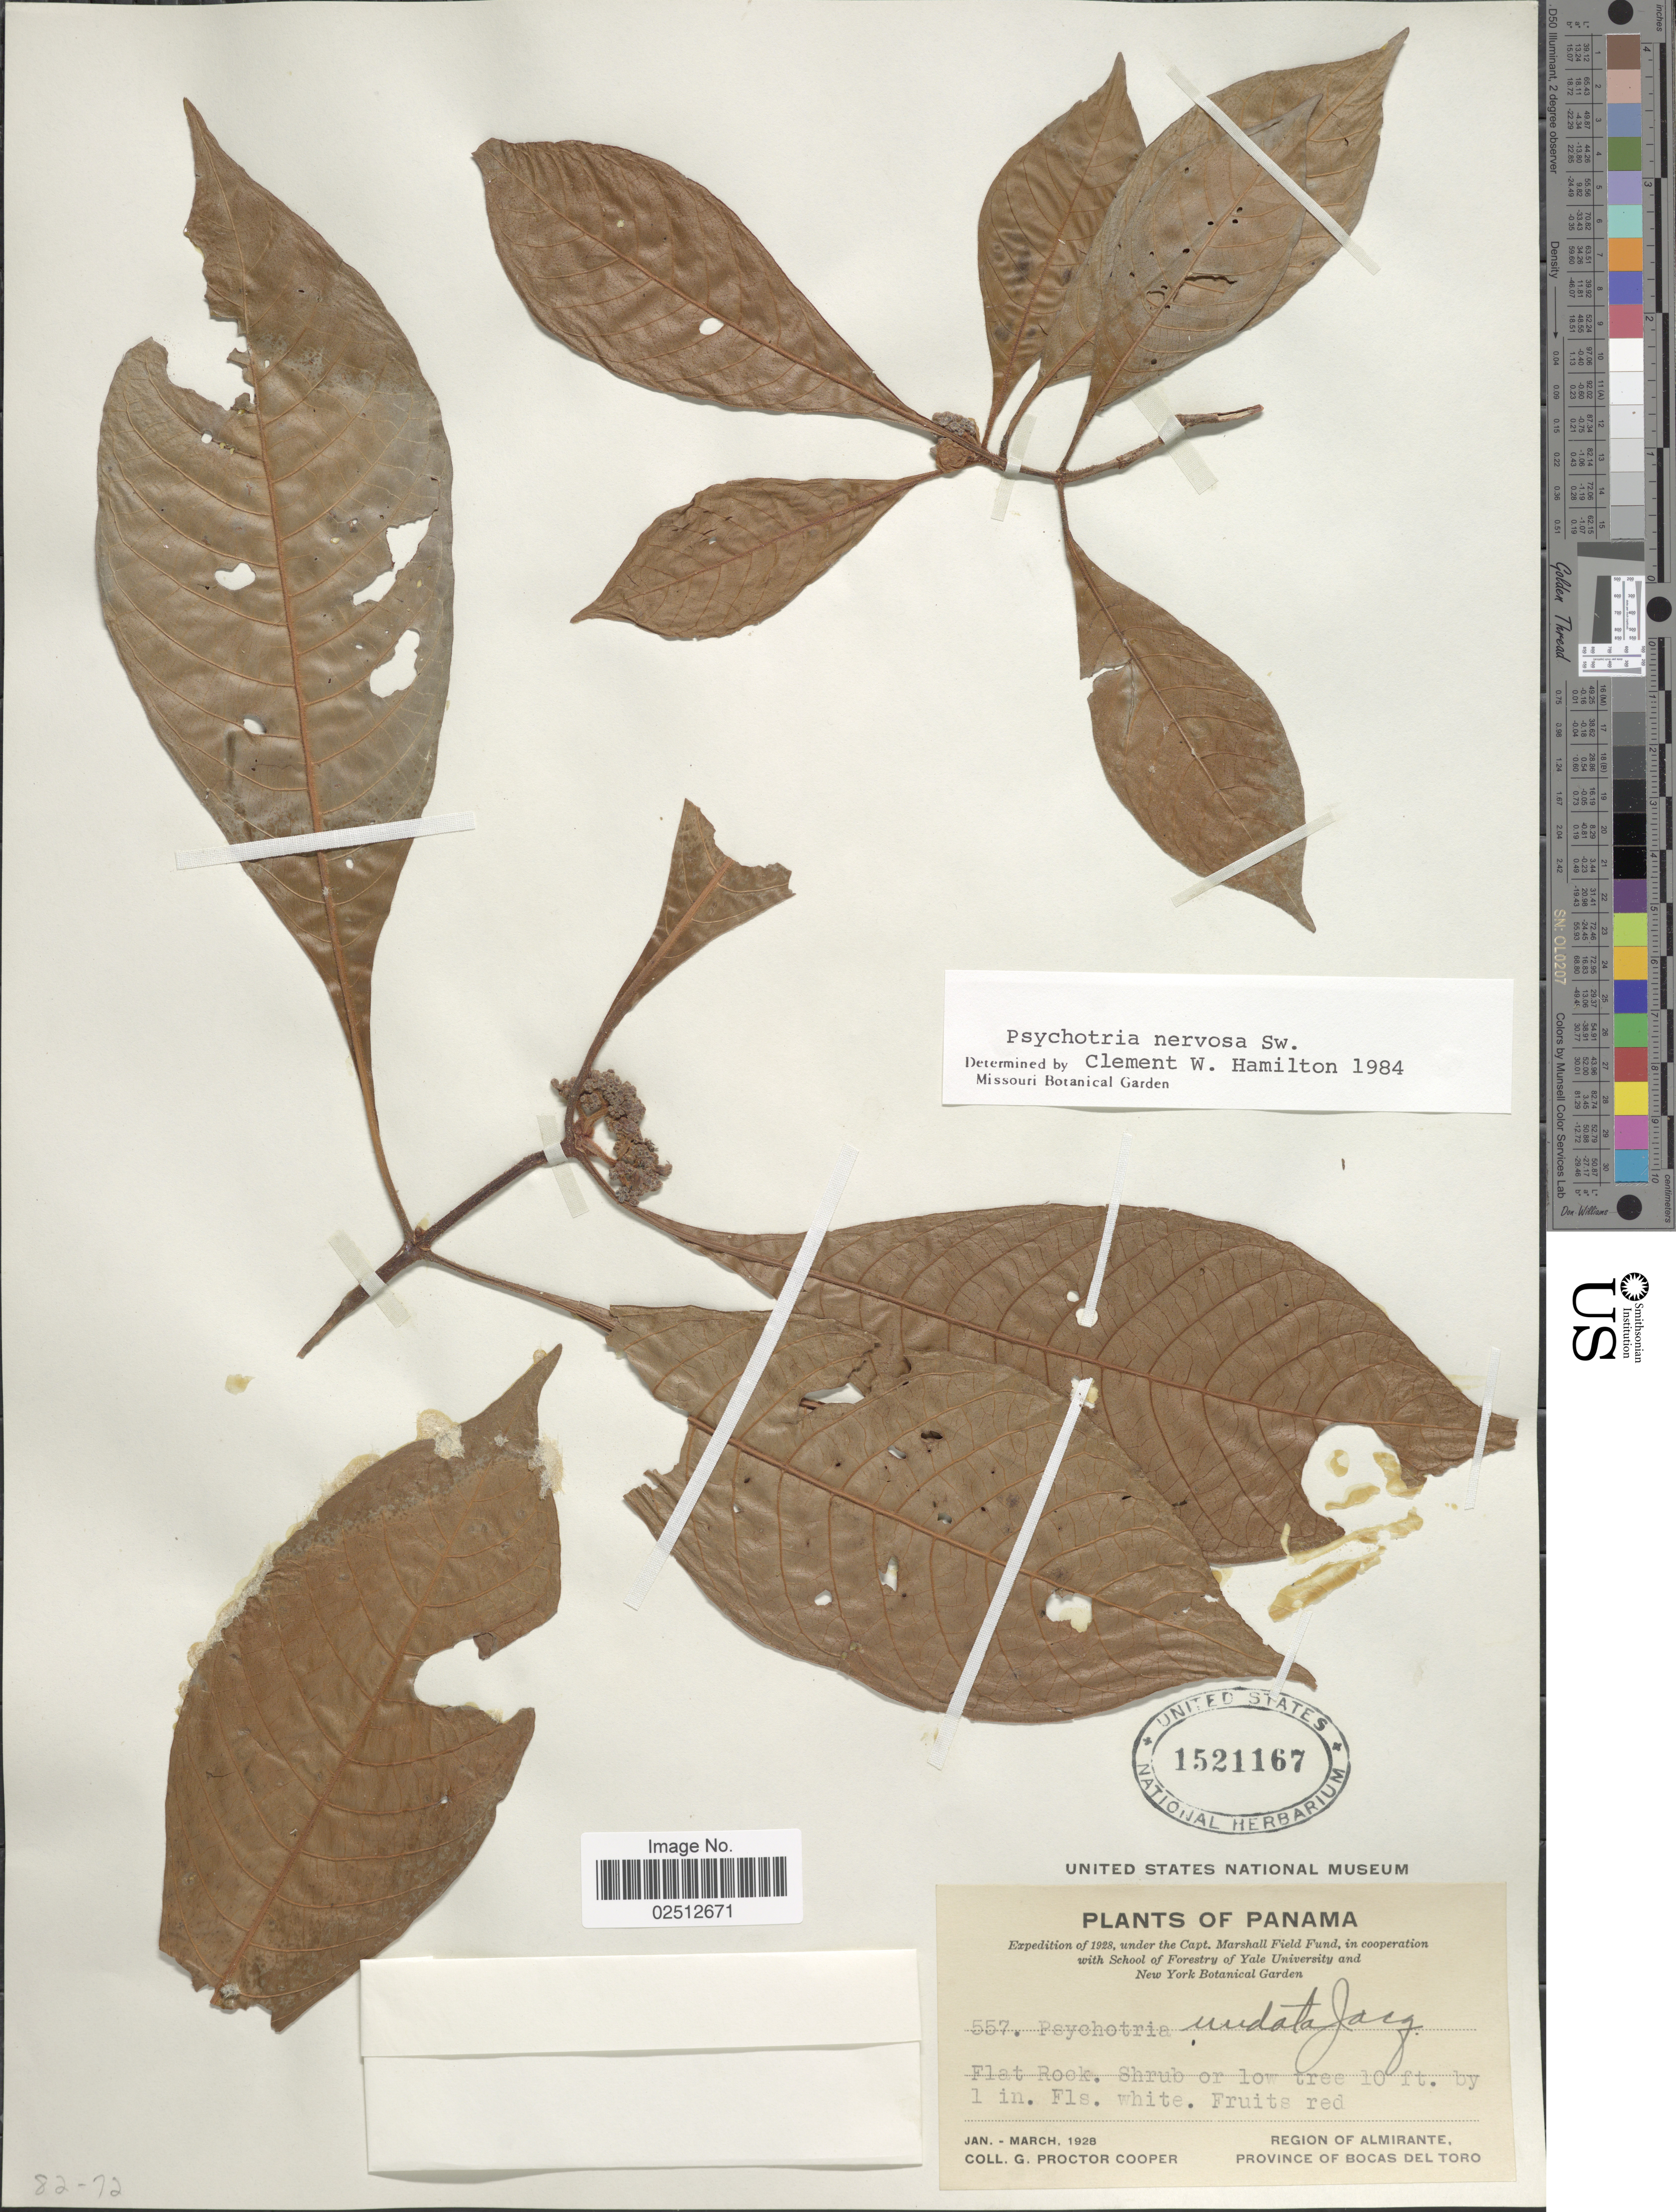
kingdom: Plantae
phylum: Tracheophyta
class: Magnoliopsida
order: Gentianales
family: Rubiaceae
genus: Psychotria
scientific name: Psychotria nervosa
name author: Sw.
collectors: G. Cooper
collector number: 557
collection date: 1928-01/1928-03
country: Panama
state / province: Bocas del Toro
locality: Region of Almirante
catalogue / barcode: US 1521167